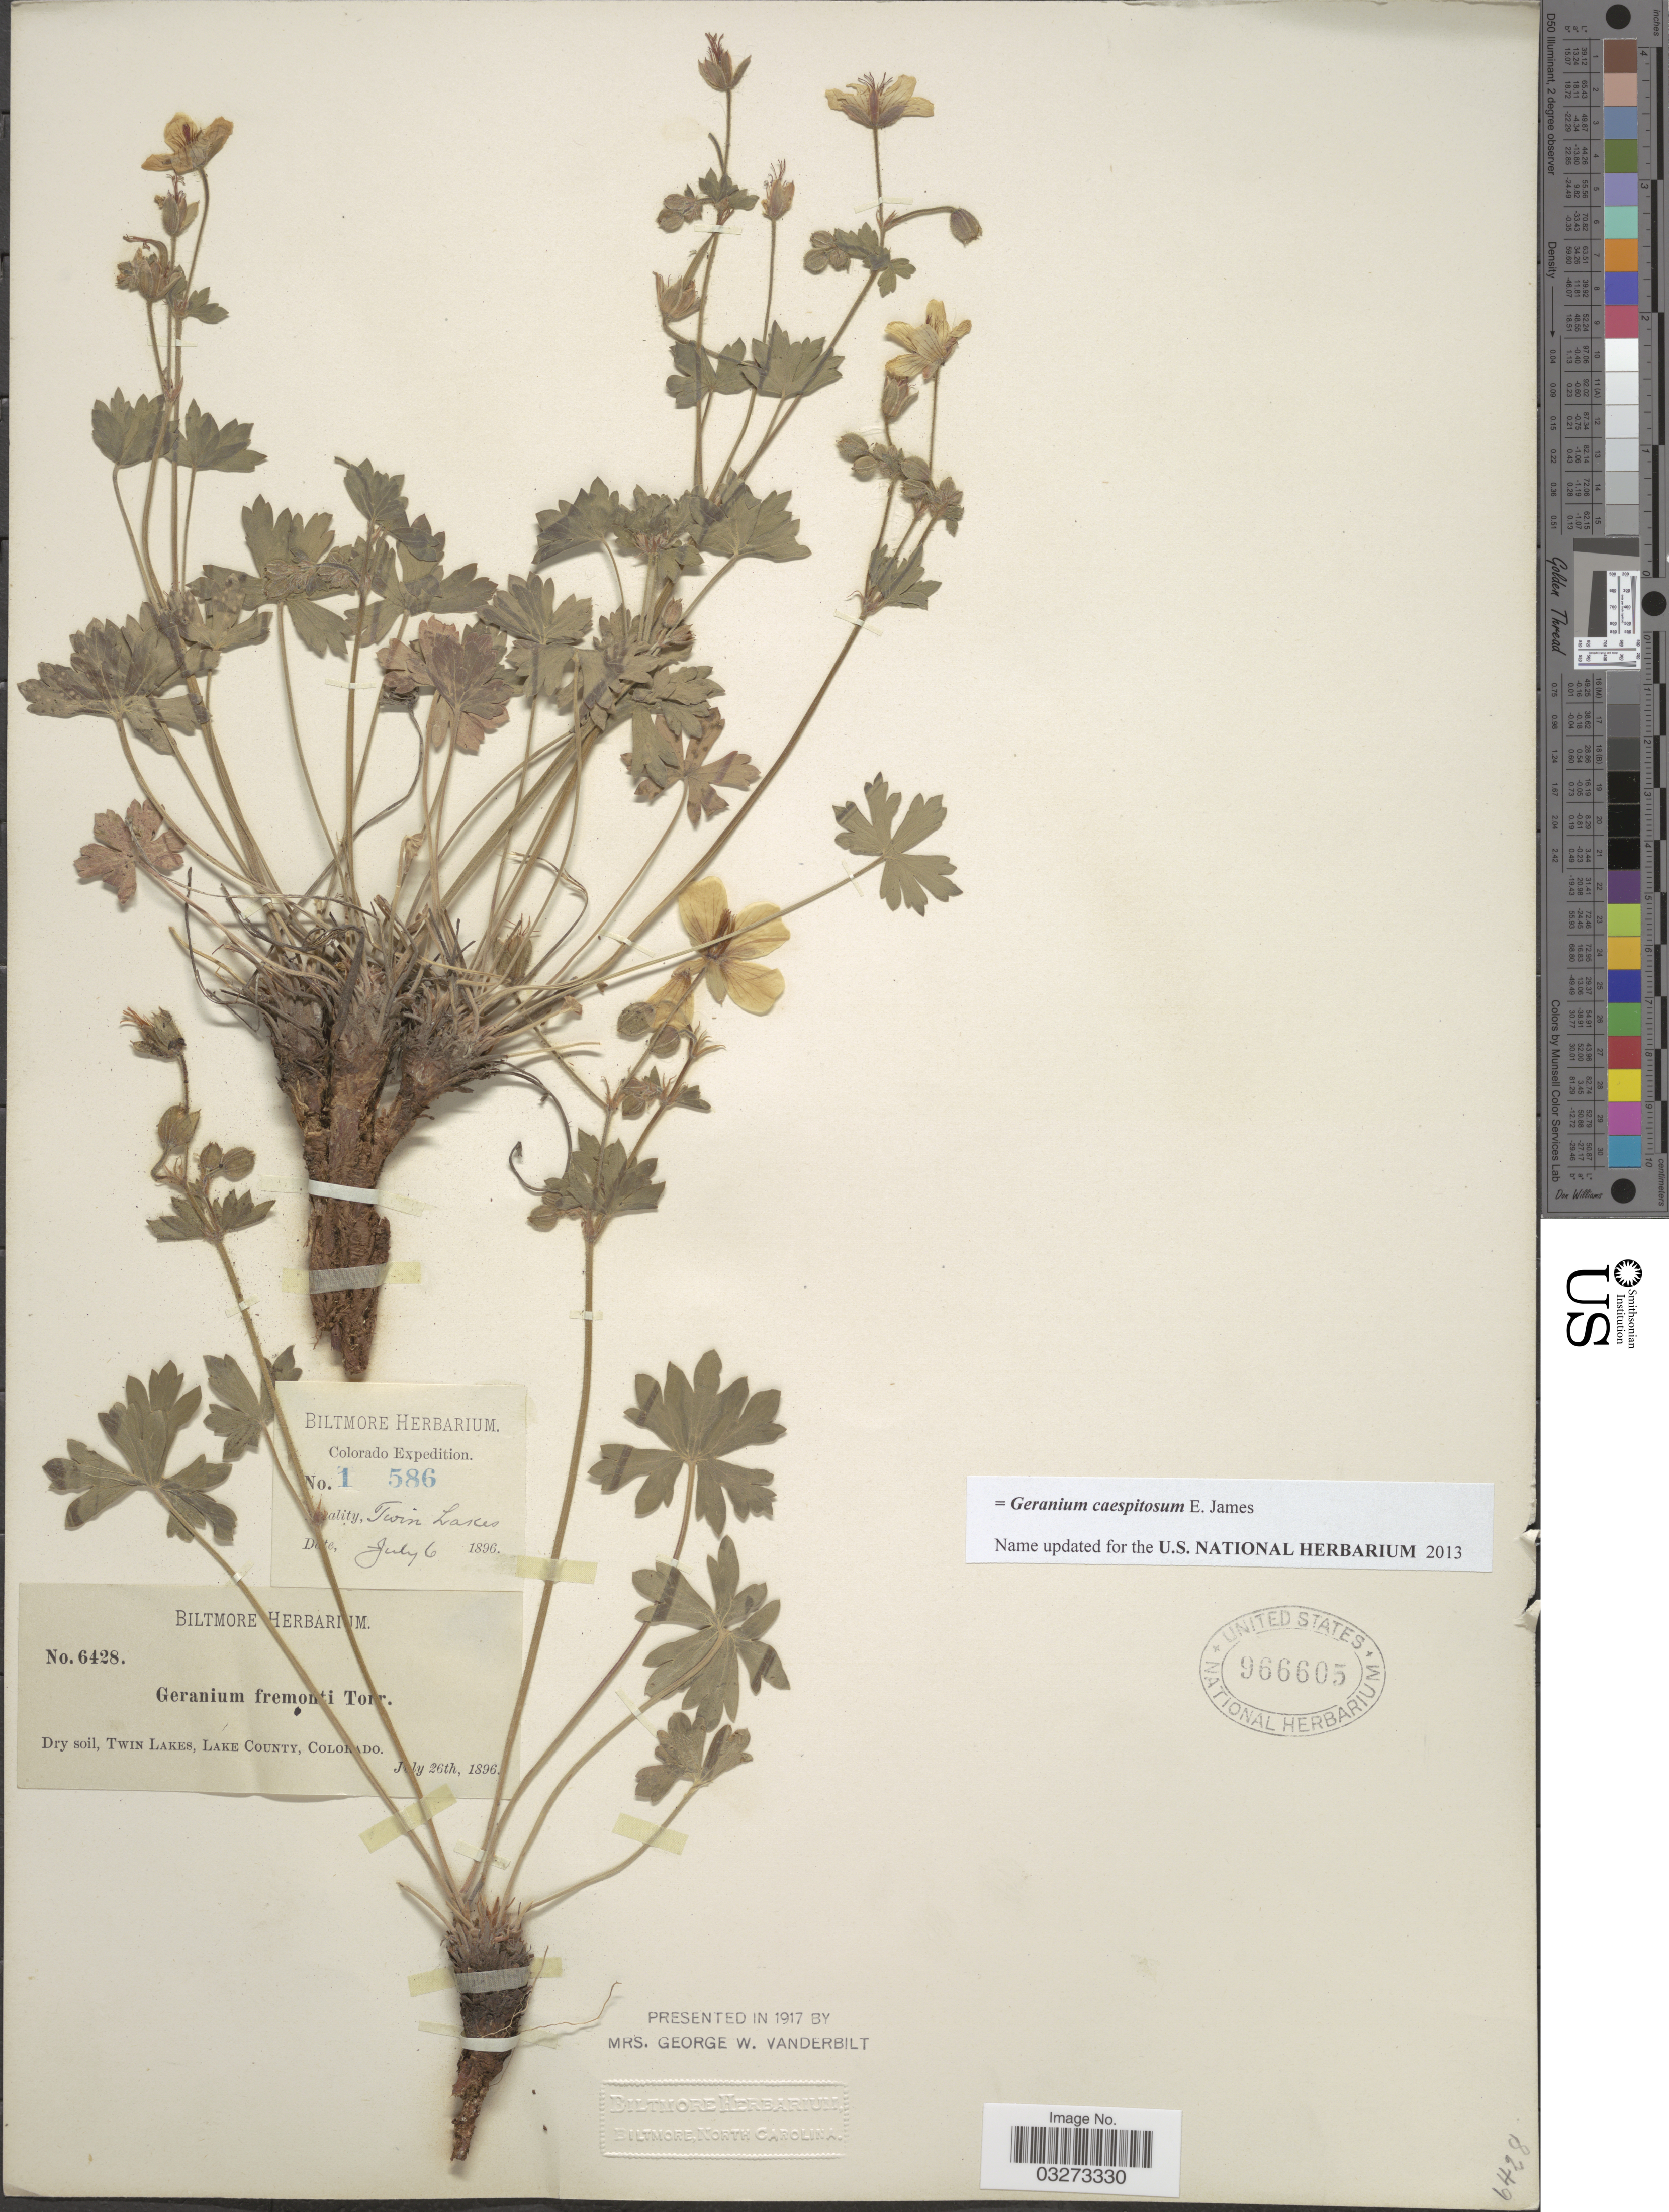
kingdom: Plantae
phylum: Tracheophyta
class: Magnoliopsida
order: Geraniales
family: Geraniaceae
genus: Geranium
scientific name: Geranium caespitosum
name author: E. James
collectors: ex herb. Biltmore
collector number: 6428/1586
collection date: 1896-07-26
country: United States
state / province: Colorado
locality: Twin Lakes, Lake County.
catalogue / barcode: US 966605